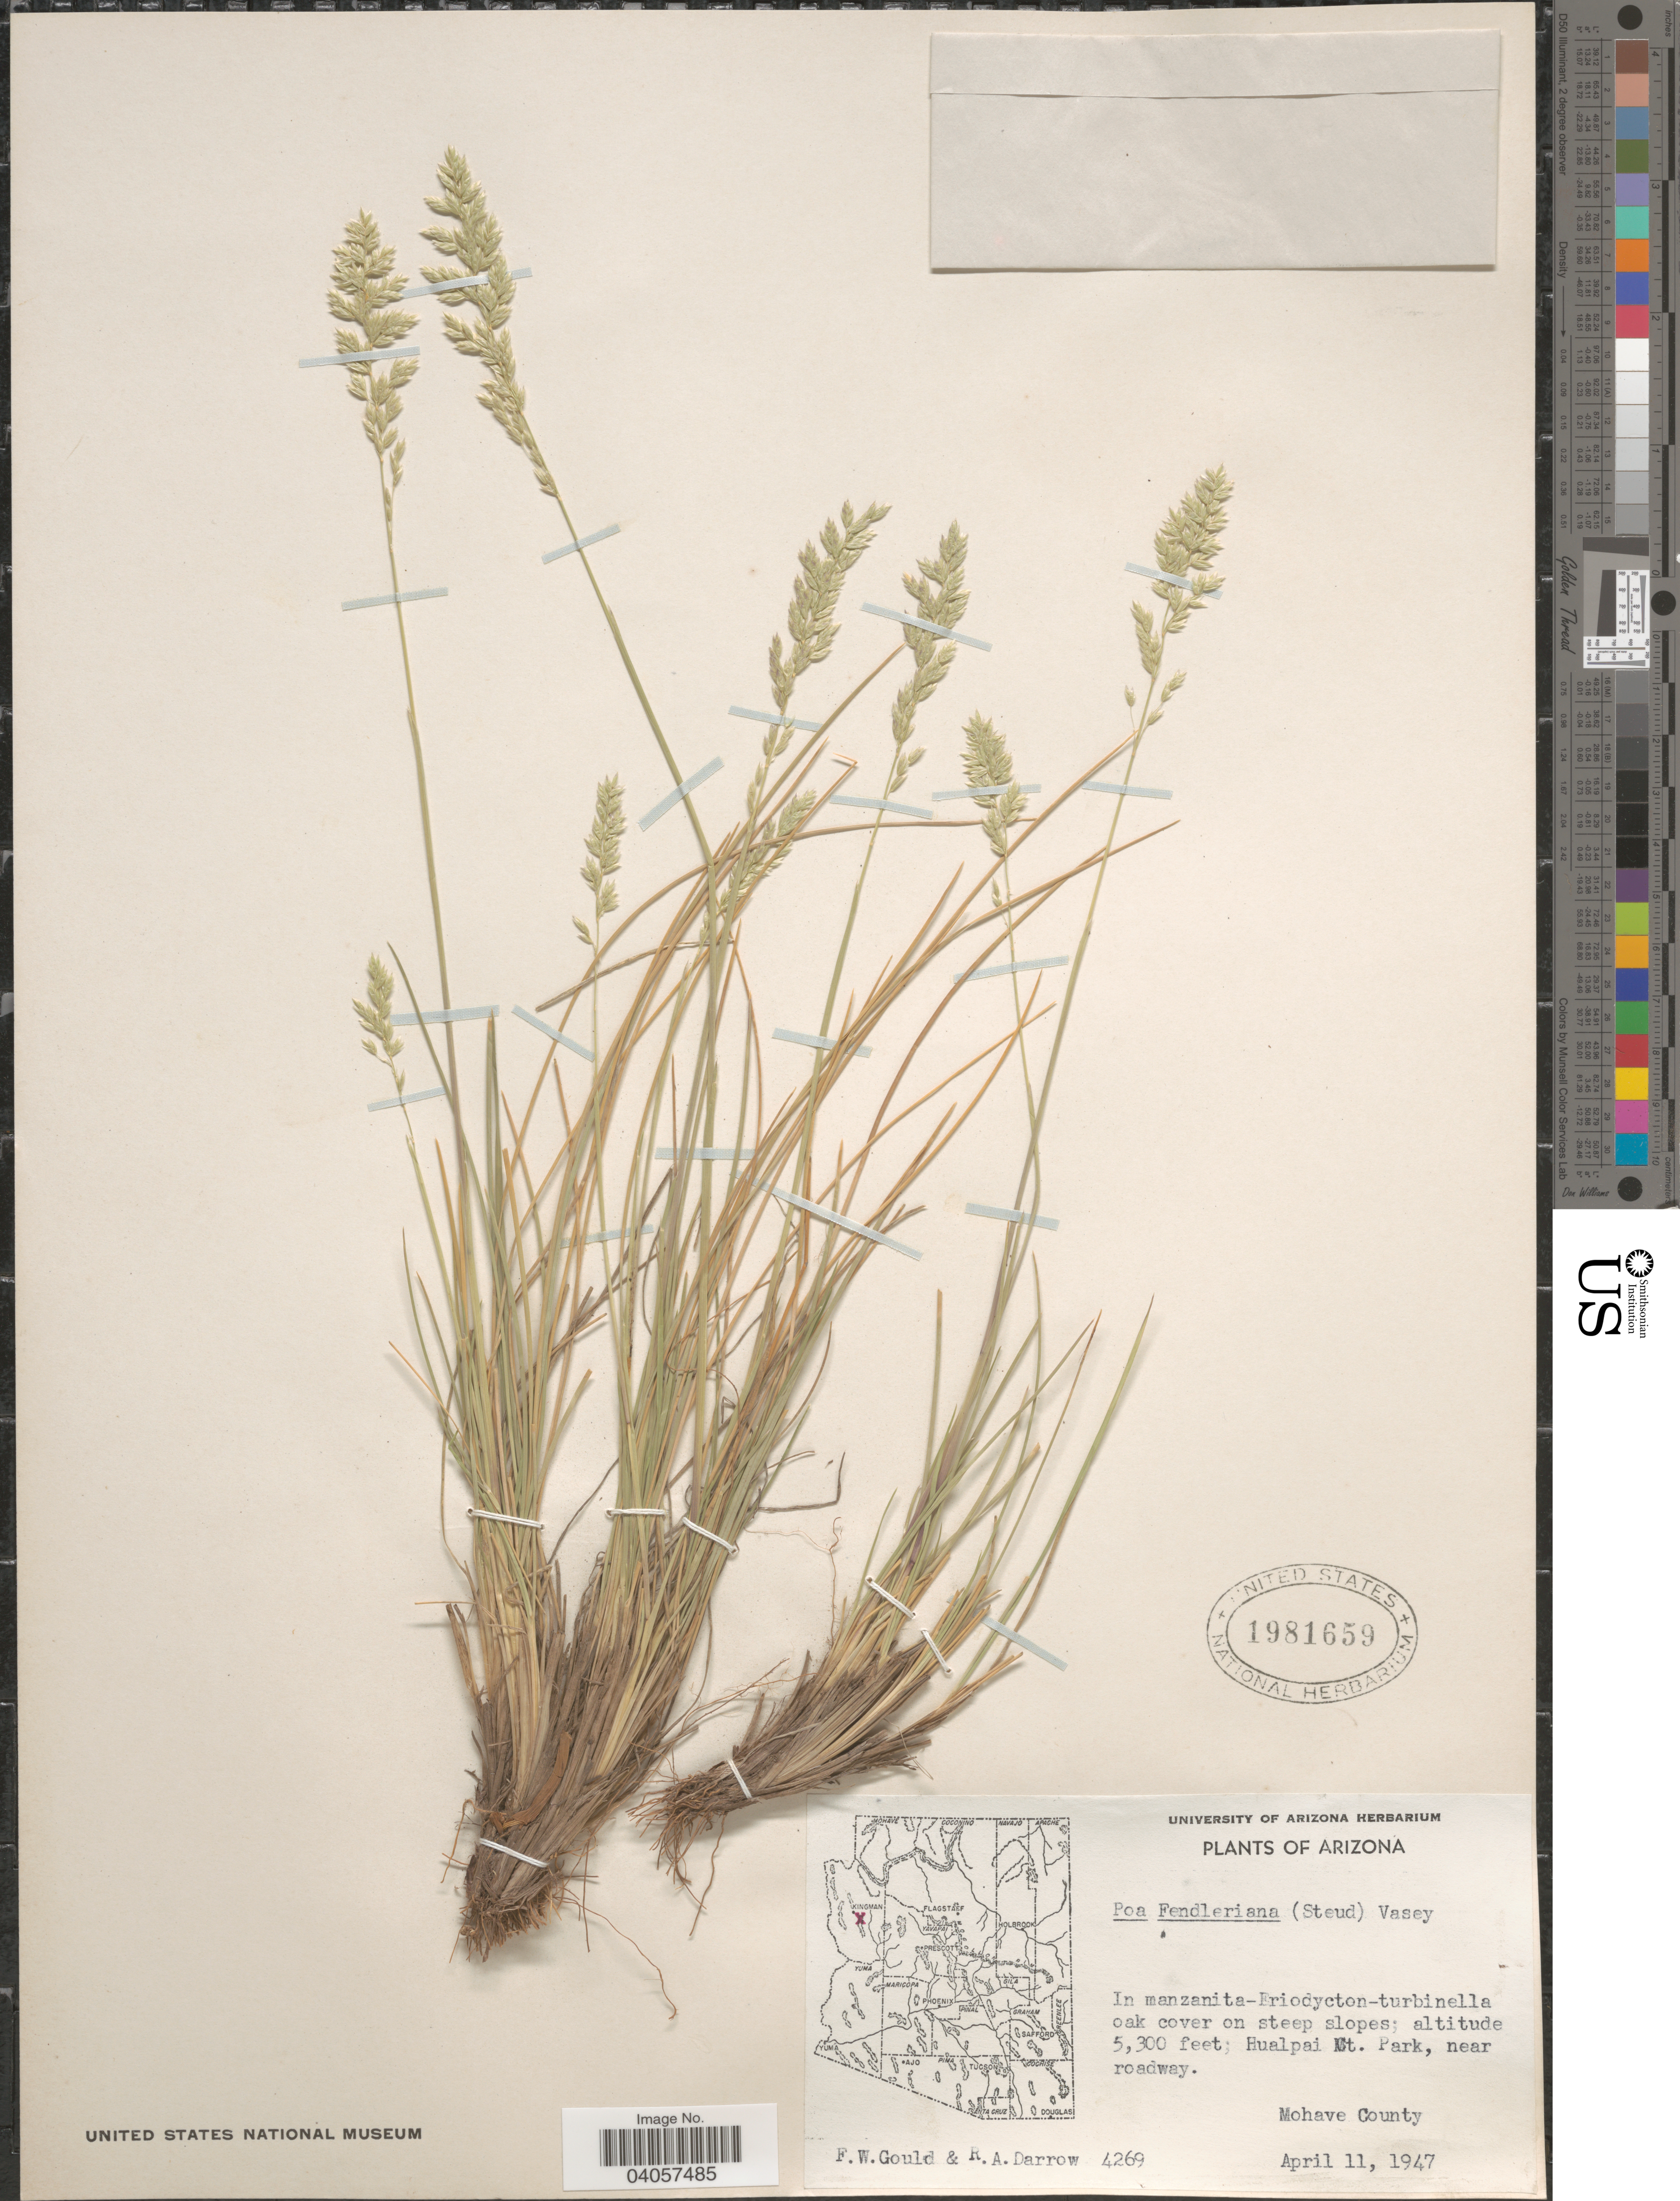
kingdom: Plantae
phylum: Tracheophyta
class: Liliopsida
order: Poales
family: Poaceae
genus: Poa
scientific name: Poa fendleriana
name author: (Steud.) Vasey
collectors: F. W. Gould & R. A. Darrow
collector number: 4269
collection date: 1947-04-11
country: United States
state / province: Arizona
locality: On steep slopes; Hualpai Mt. Park, near roadway. Mohave County.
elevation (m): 1615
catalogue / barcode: US 1981659